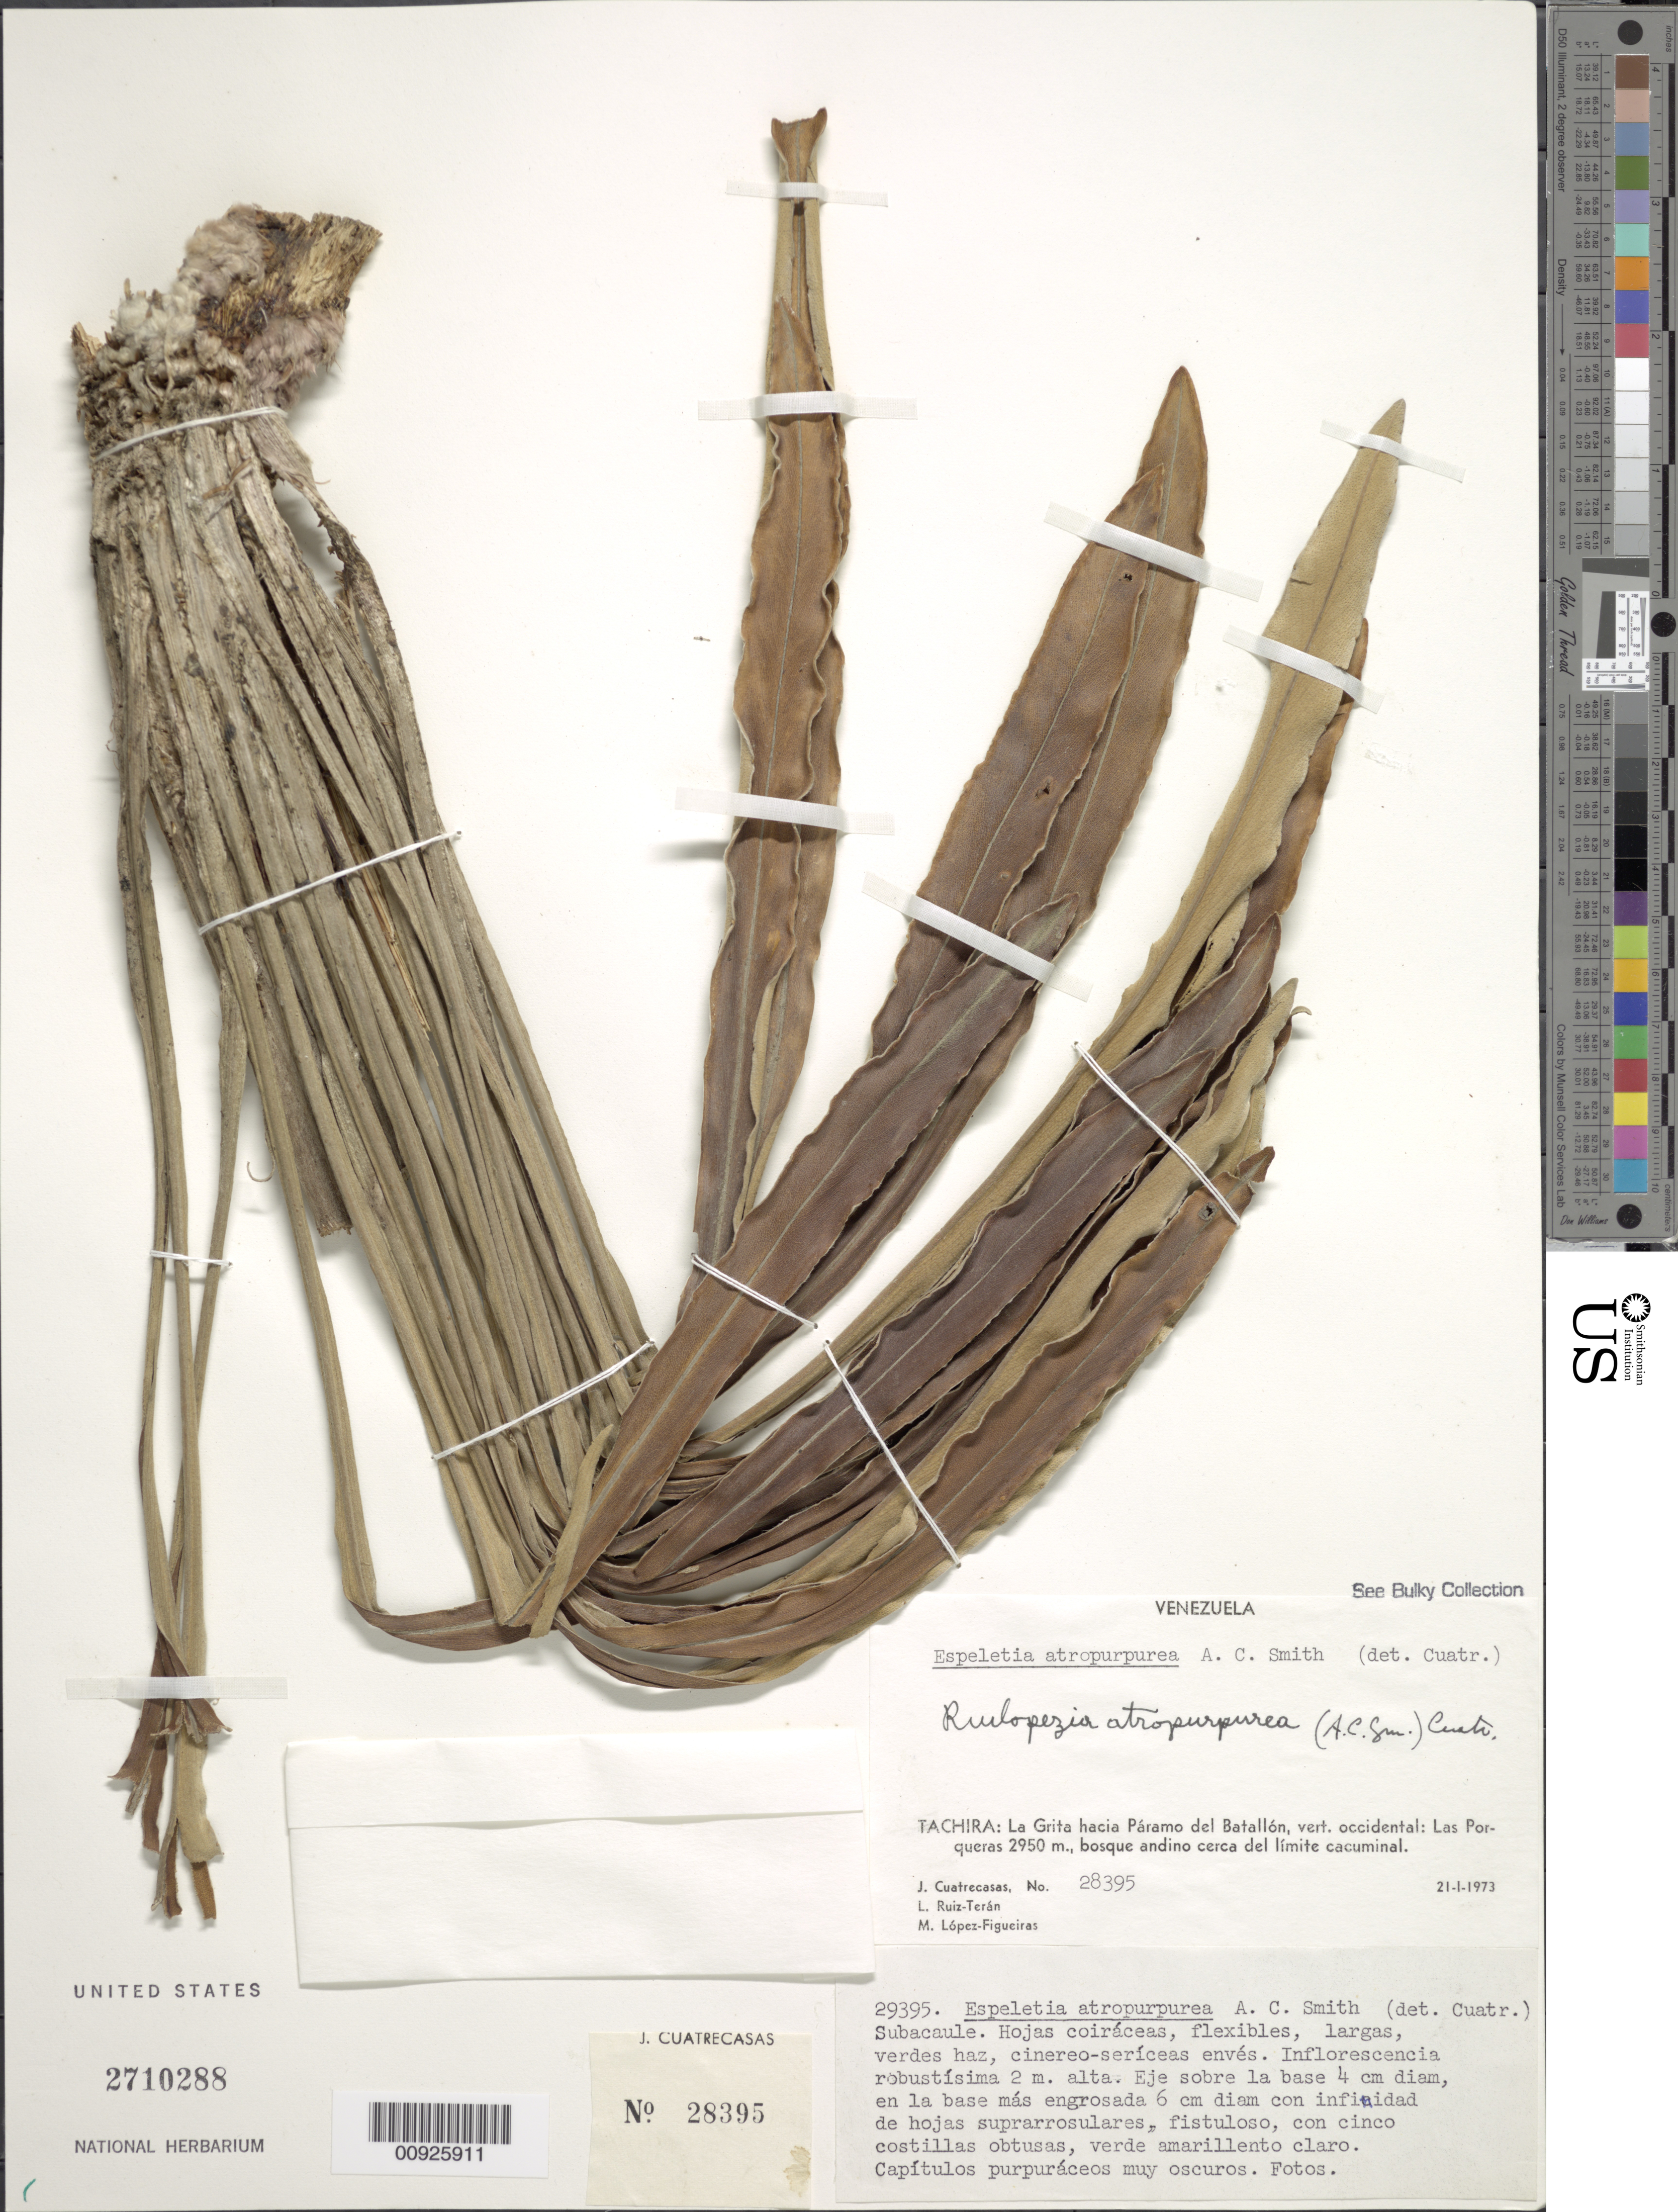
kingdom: Plantae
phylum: Tracheophyta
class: Magnoliopsida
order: Asterales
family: Asteraceae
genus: Ruilopezia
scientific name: Ruilopezia atropurpurea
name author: (A.C. Sm.) Cuatrec.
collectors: J. Cuatrecasas, L. E. Ruíz-Terán & M. López Figueiras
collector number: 28395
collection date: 1973-01-21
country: Venezuela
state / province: Táchira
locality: la Grita hacia el P. del Batallón, vert. Occidental: Las Porqueras.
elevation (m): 2950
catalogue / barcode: US 2710288